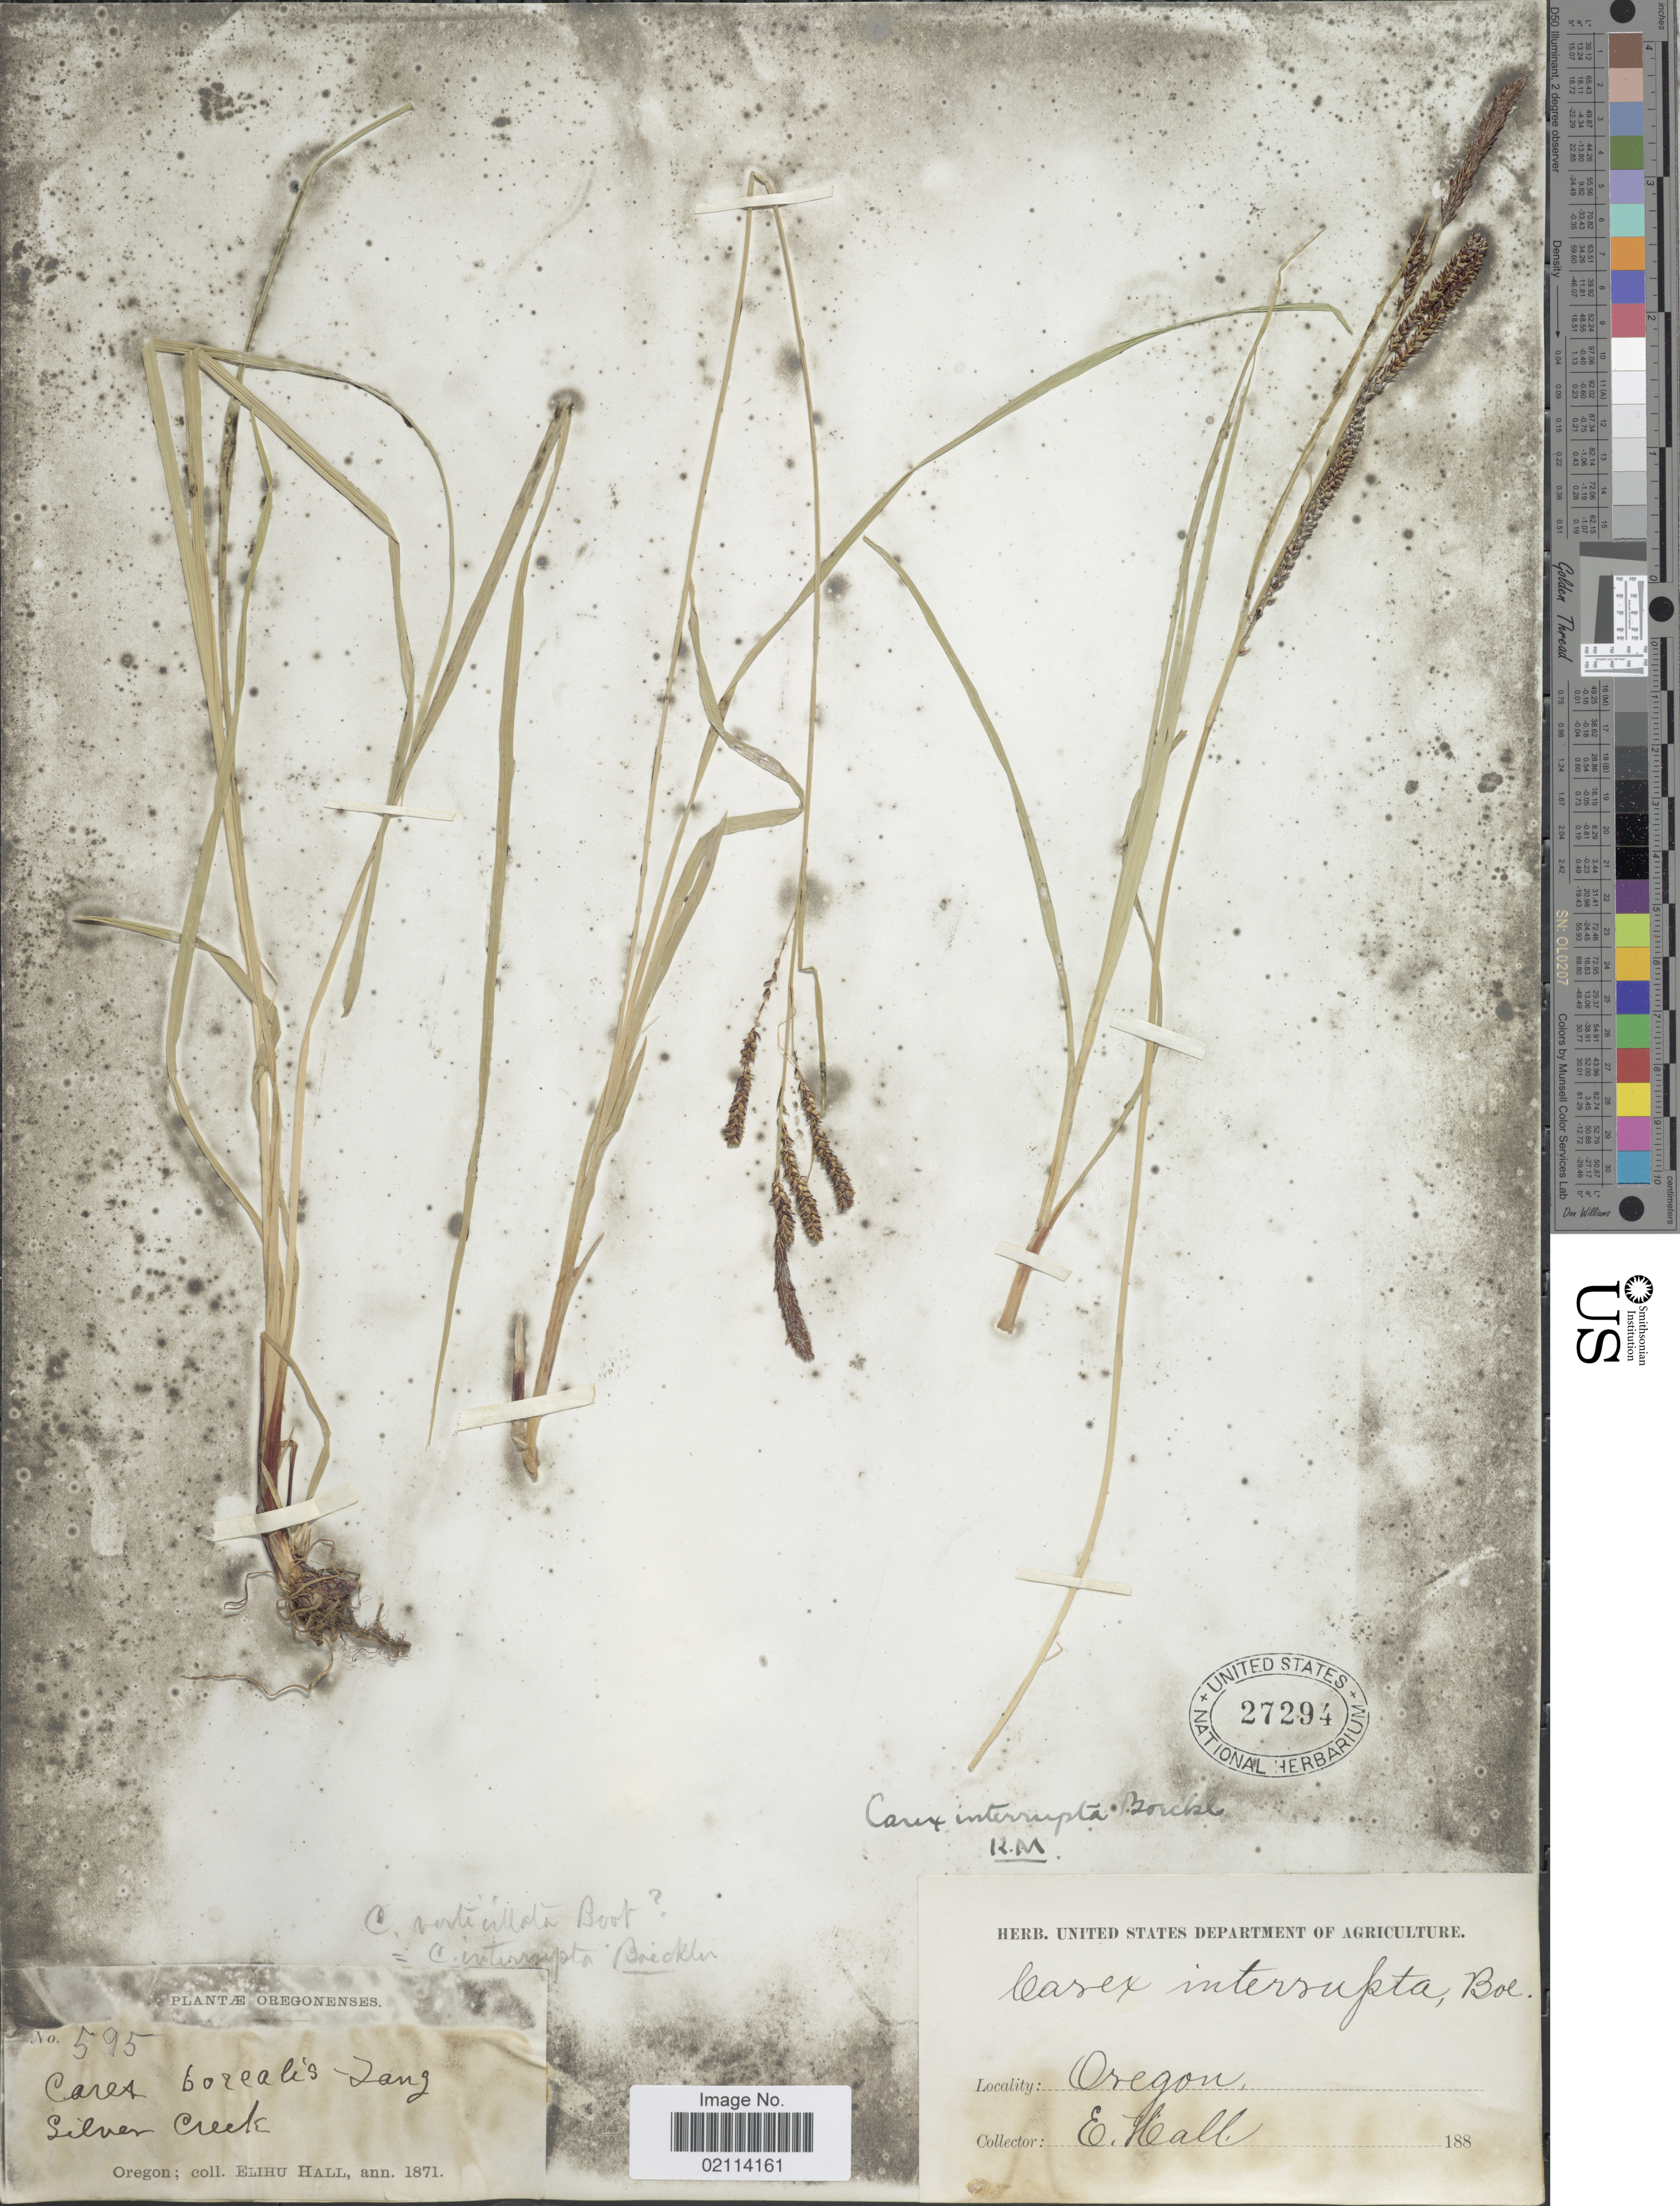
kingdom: Plantae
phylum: Tracheophyta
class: Liliopsida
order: Poales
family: Cyperaceae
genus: Carex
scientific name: Carex interrupta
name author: Boeckeler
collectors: E. Hall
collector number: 595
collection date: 1871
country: United States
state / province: Oregon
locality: Silver Creek.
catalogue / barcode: US 27294